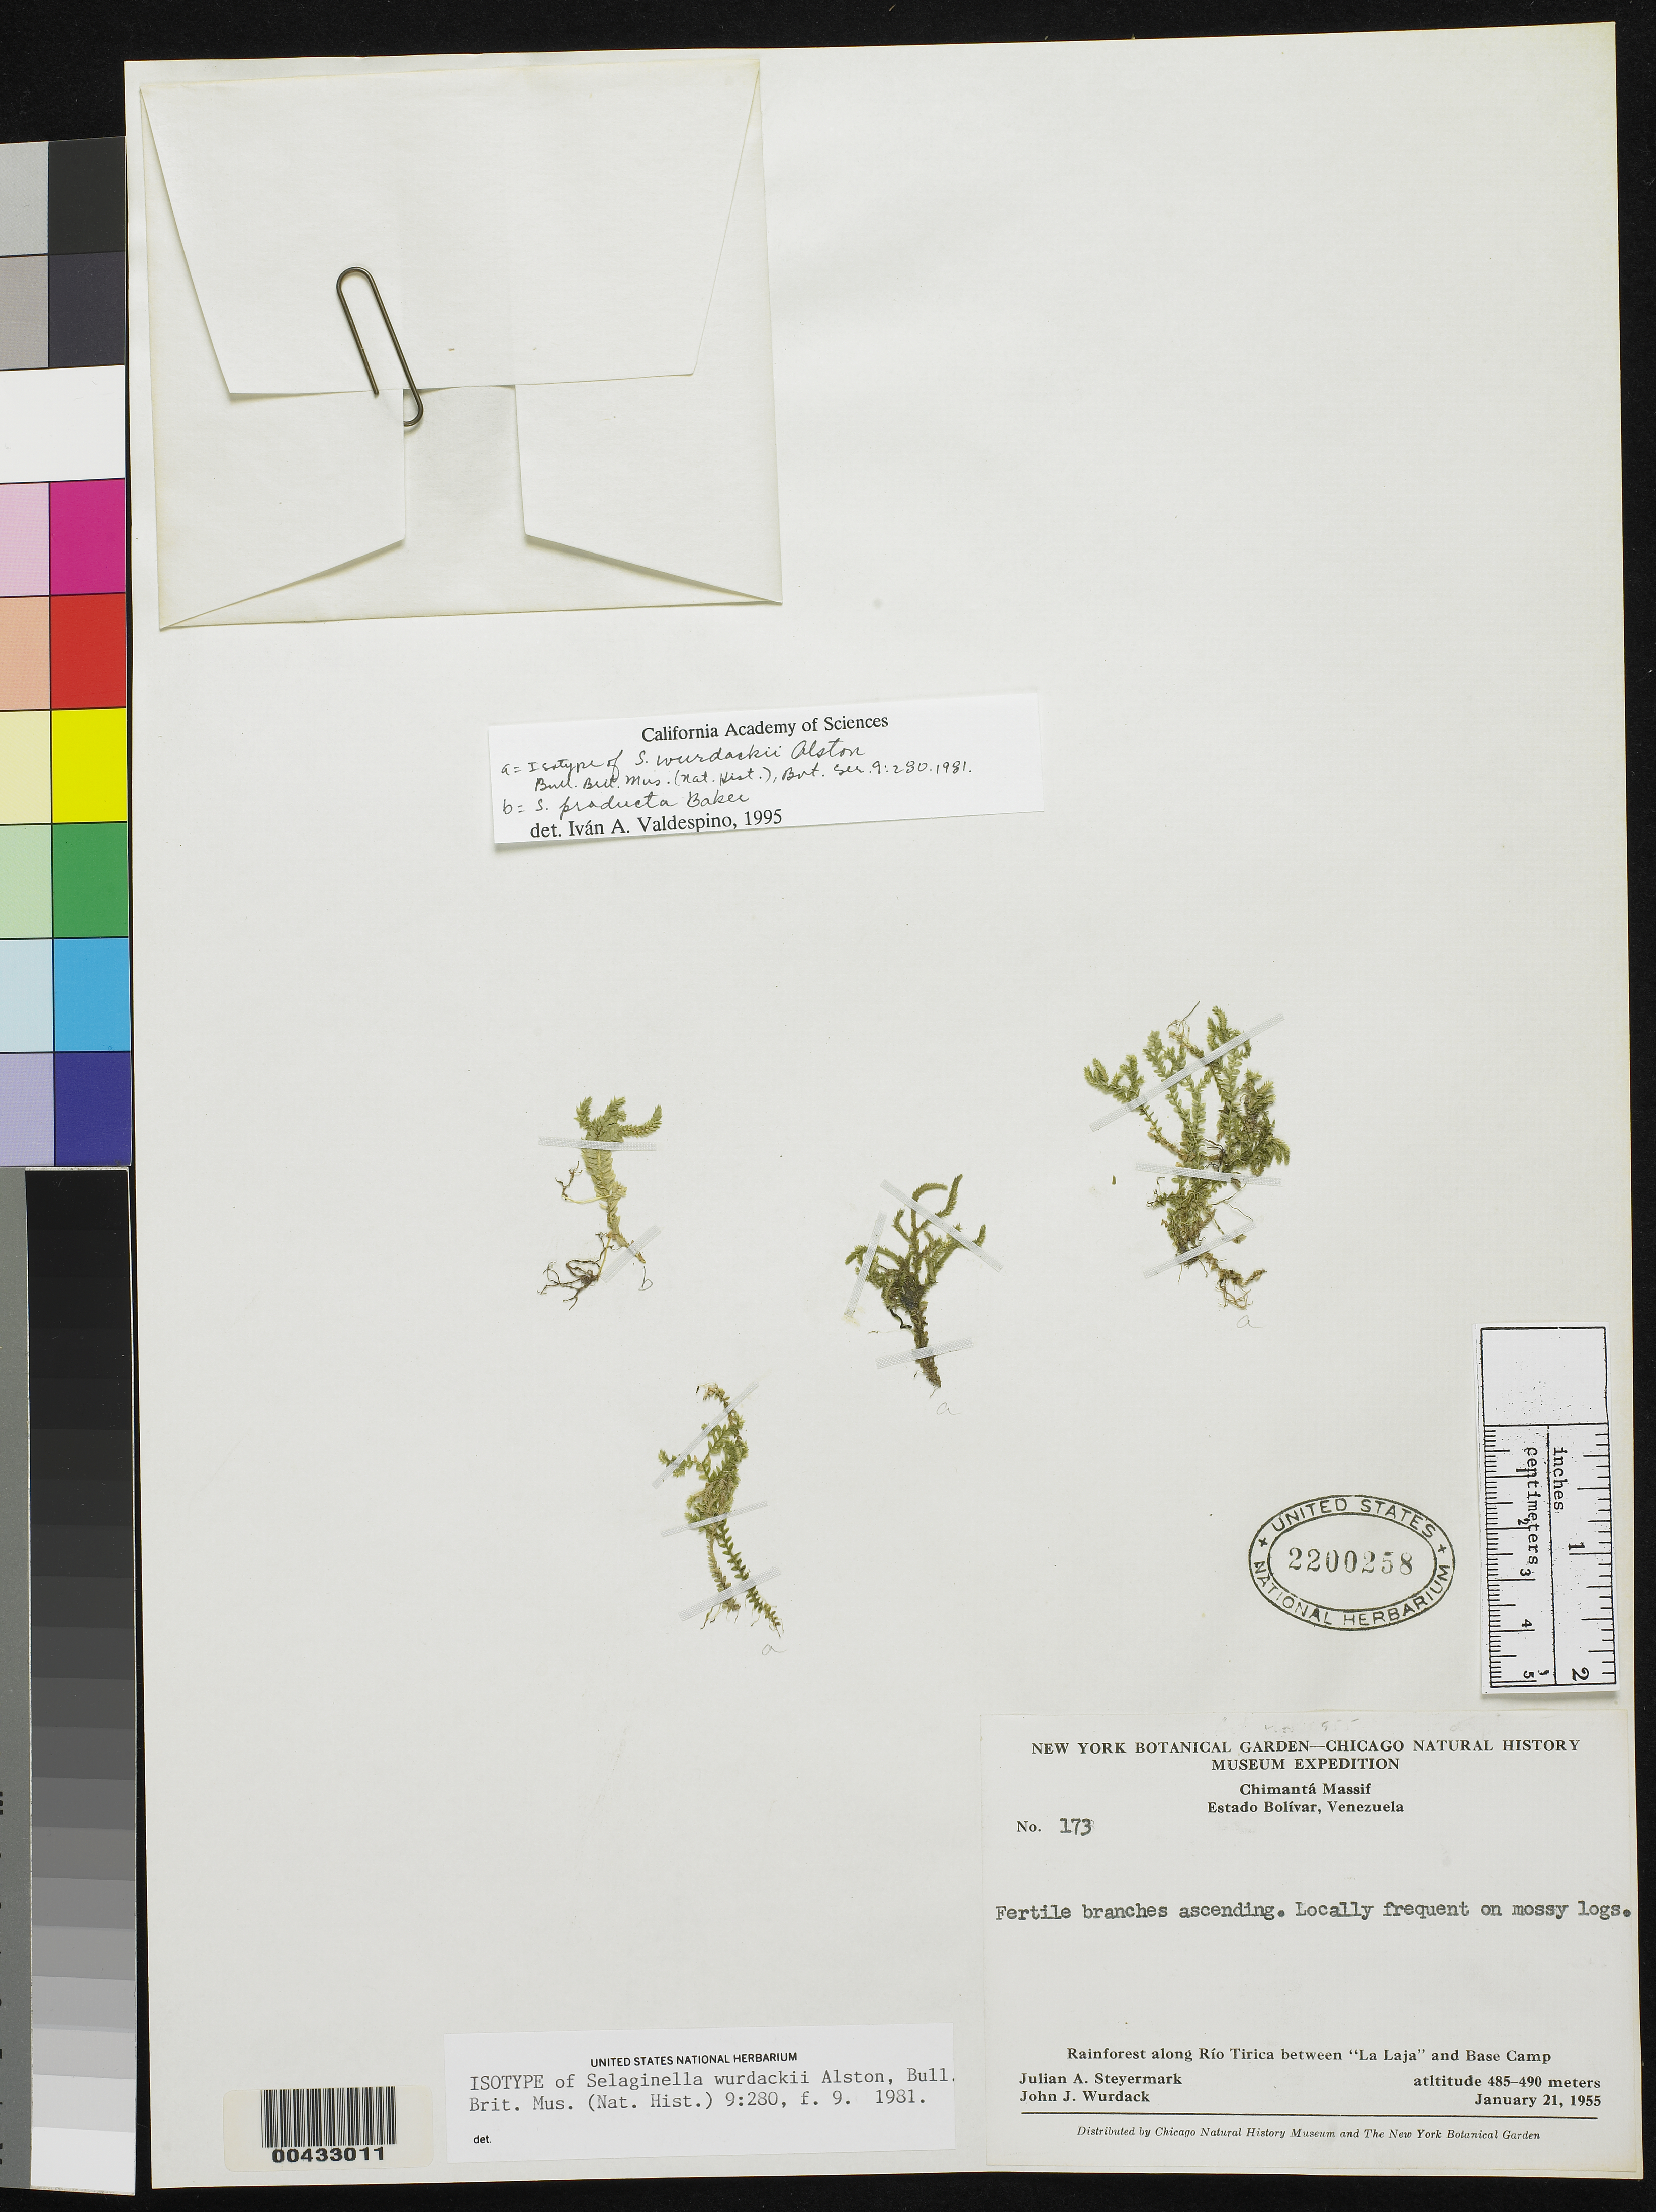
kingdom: Plantae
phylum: Tracheophyta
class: Lycopodiopsida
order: Selaginellales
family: Selaginellaceae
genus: Selaginella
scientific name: Selaginella wurdackii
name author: Alston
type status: Isotype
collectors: J. Steyermark & J. J. Wurdack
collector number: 173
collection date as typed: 21 Jan 1955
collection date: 1955-01-21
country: Venezuela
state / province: Bolivar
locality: Chimanta Massif, along Rio Tirica between "La Laja" & base camp.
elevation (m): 485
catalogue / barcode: US 2200258